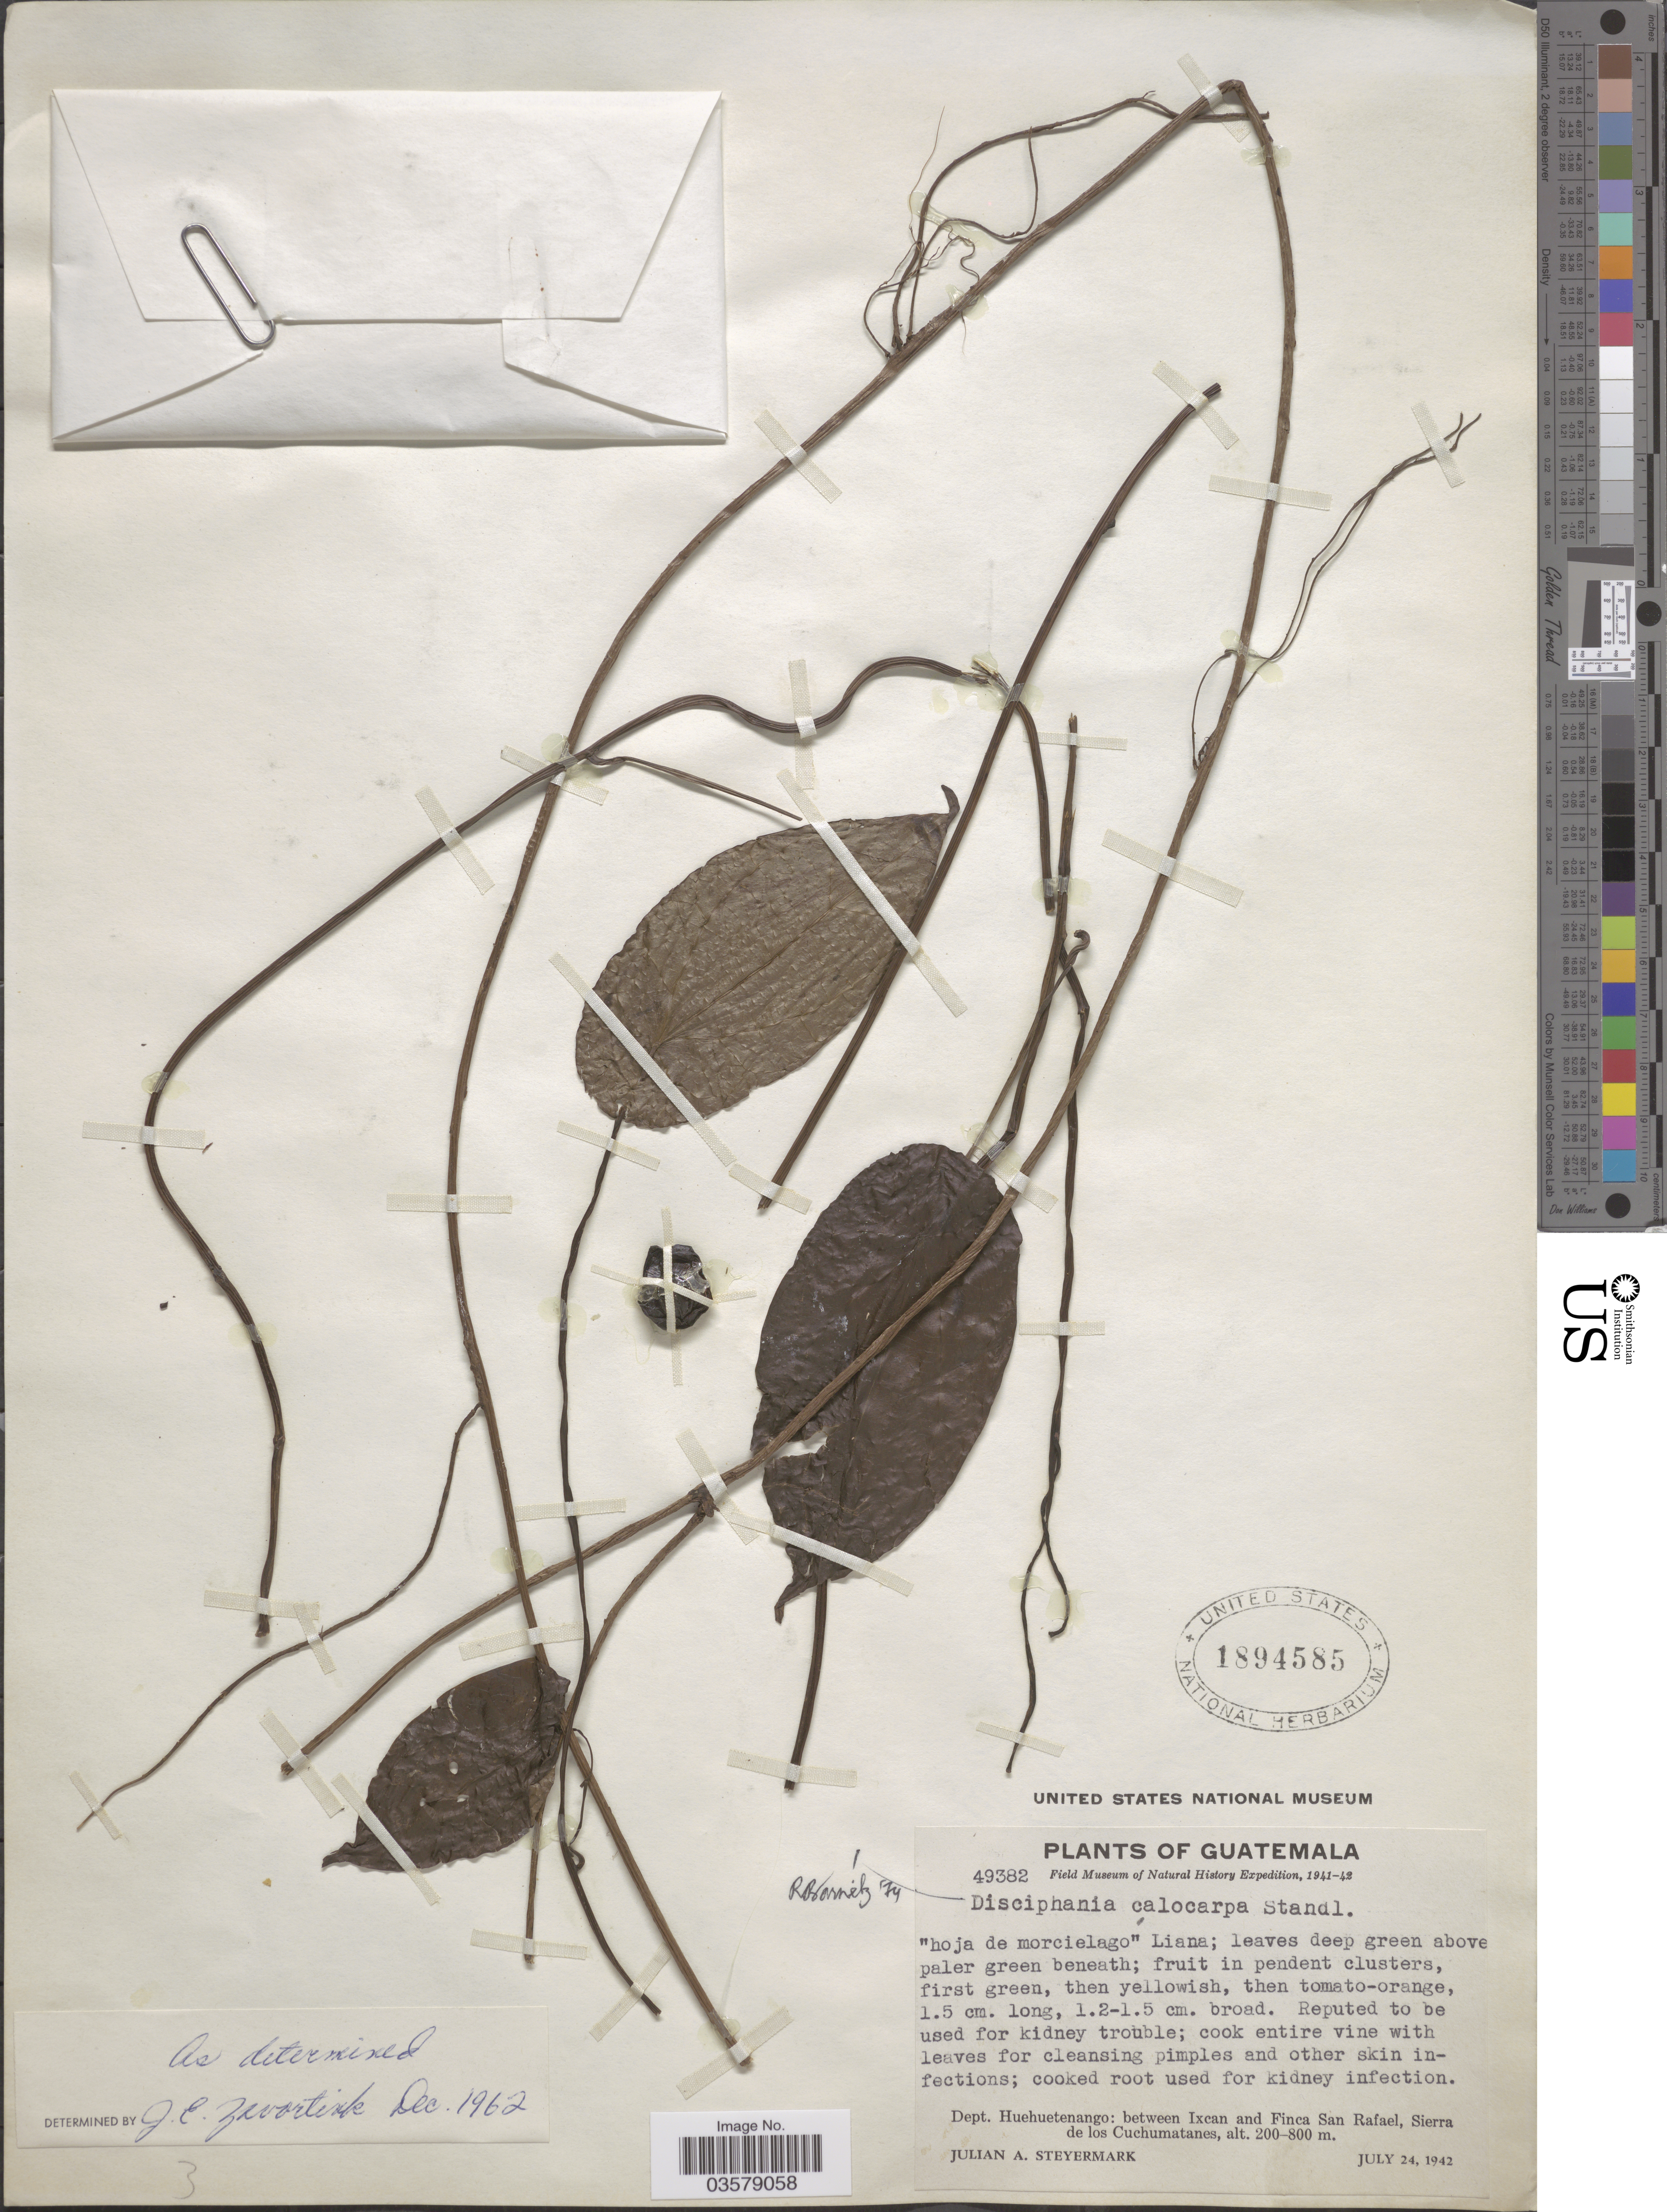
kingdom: Plantae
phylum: Tracheophyta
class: Magnoliopsida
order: Ranunculales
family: Menispermaceae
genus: Disciphania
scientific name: Disciphania calocarpa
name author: Standl.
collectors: J. Steyermark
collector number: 49382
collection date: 1942-07-24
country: Guatemala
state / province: Huehuetenango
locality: Dept. Huehuetenango: between Ixcan and Finca San Rafael, Sierra de los Cuchumatanes.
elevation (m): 200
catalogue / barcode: US 1894585